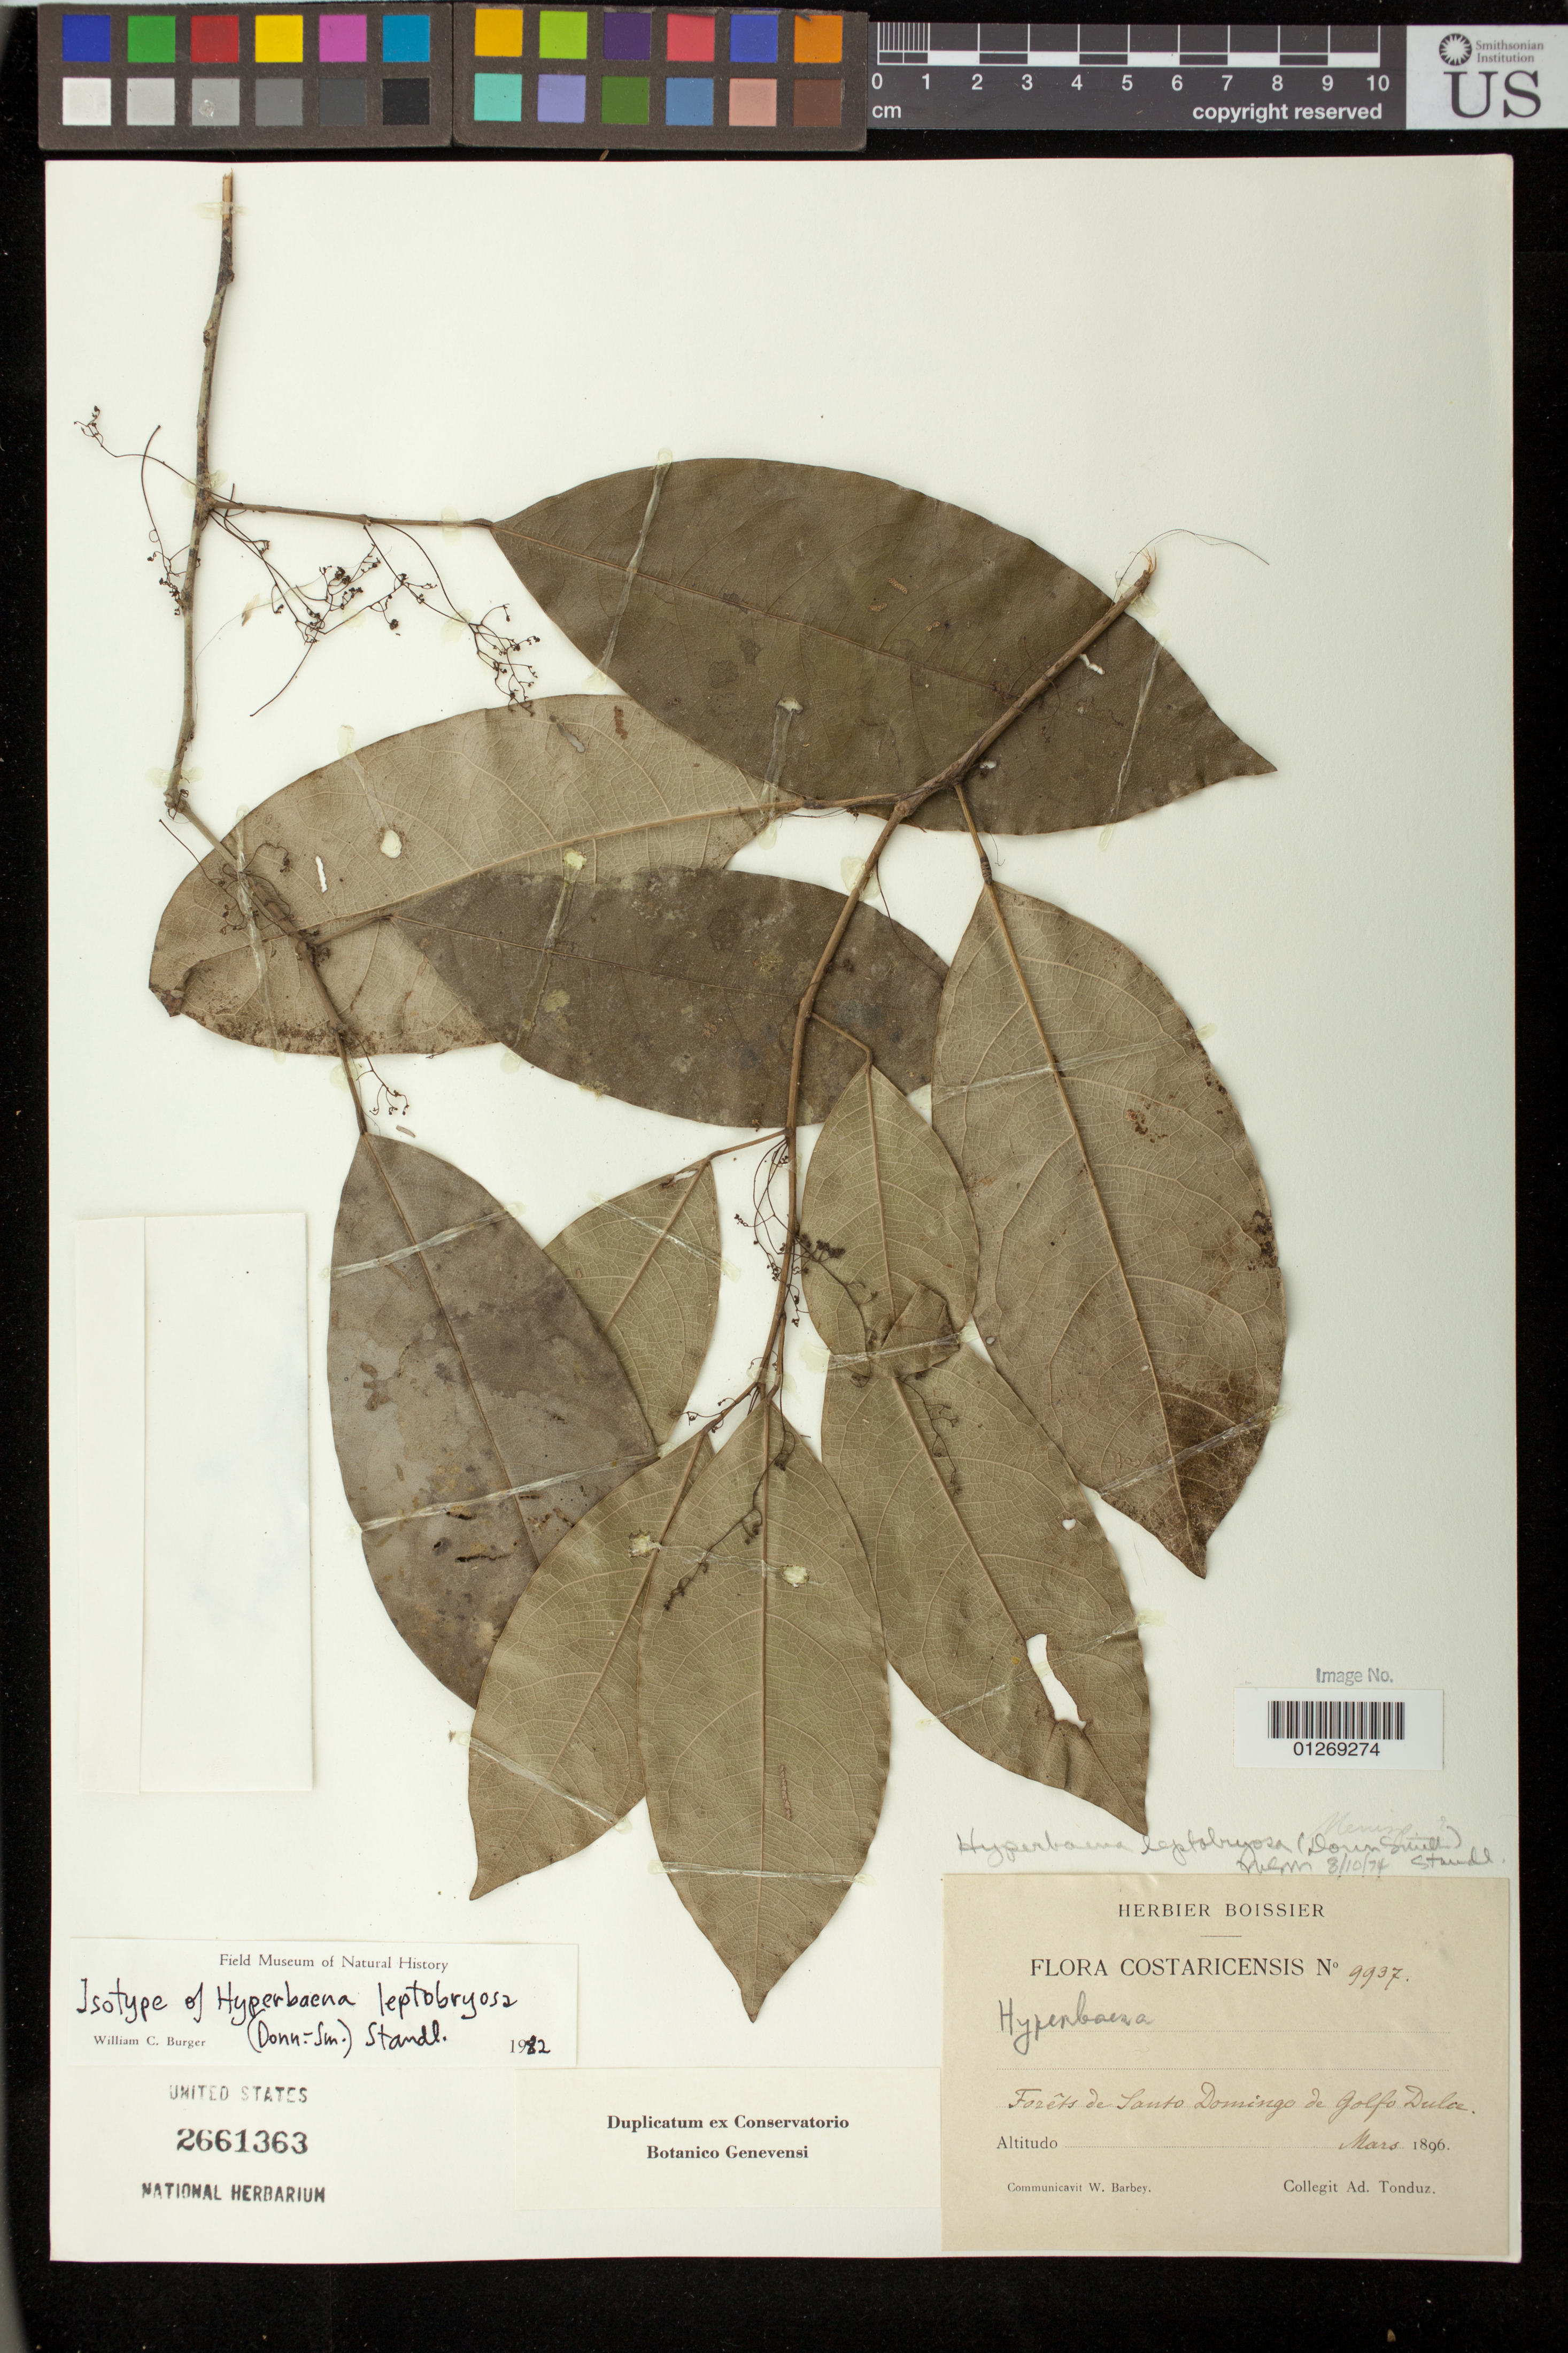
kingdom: Plantae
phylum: Tracheophyta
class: Magnoliopsida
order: Malpighiales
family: Phyllanthaceae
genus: Phyllanthus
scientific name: Phyllanthus leptobotryosus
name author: Donn. Sm.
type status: Isosyntype; Isotype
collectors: A. Tonduz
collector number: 9937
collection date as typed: Mar 1896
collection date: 1896-03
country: Costa Rica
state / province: Puntarenas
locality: Santo Domingo de Golfo Dulce.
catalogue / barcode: US 2661363